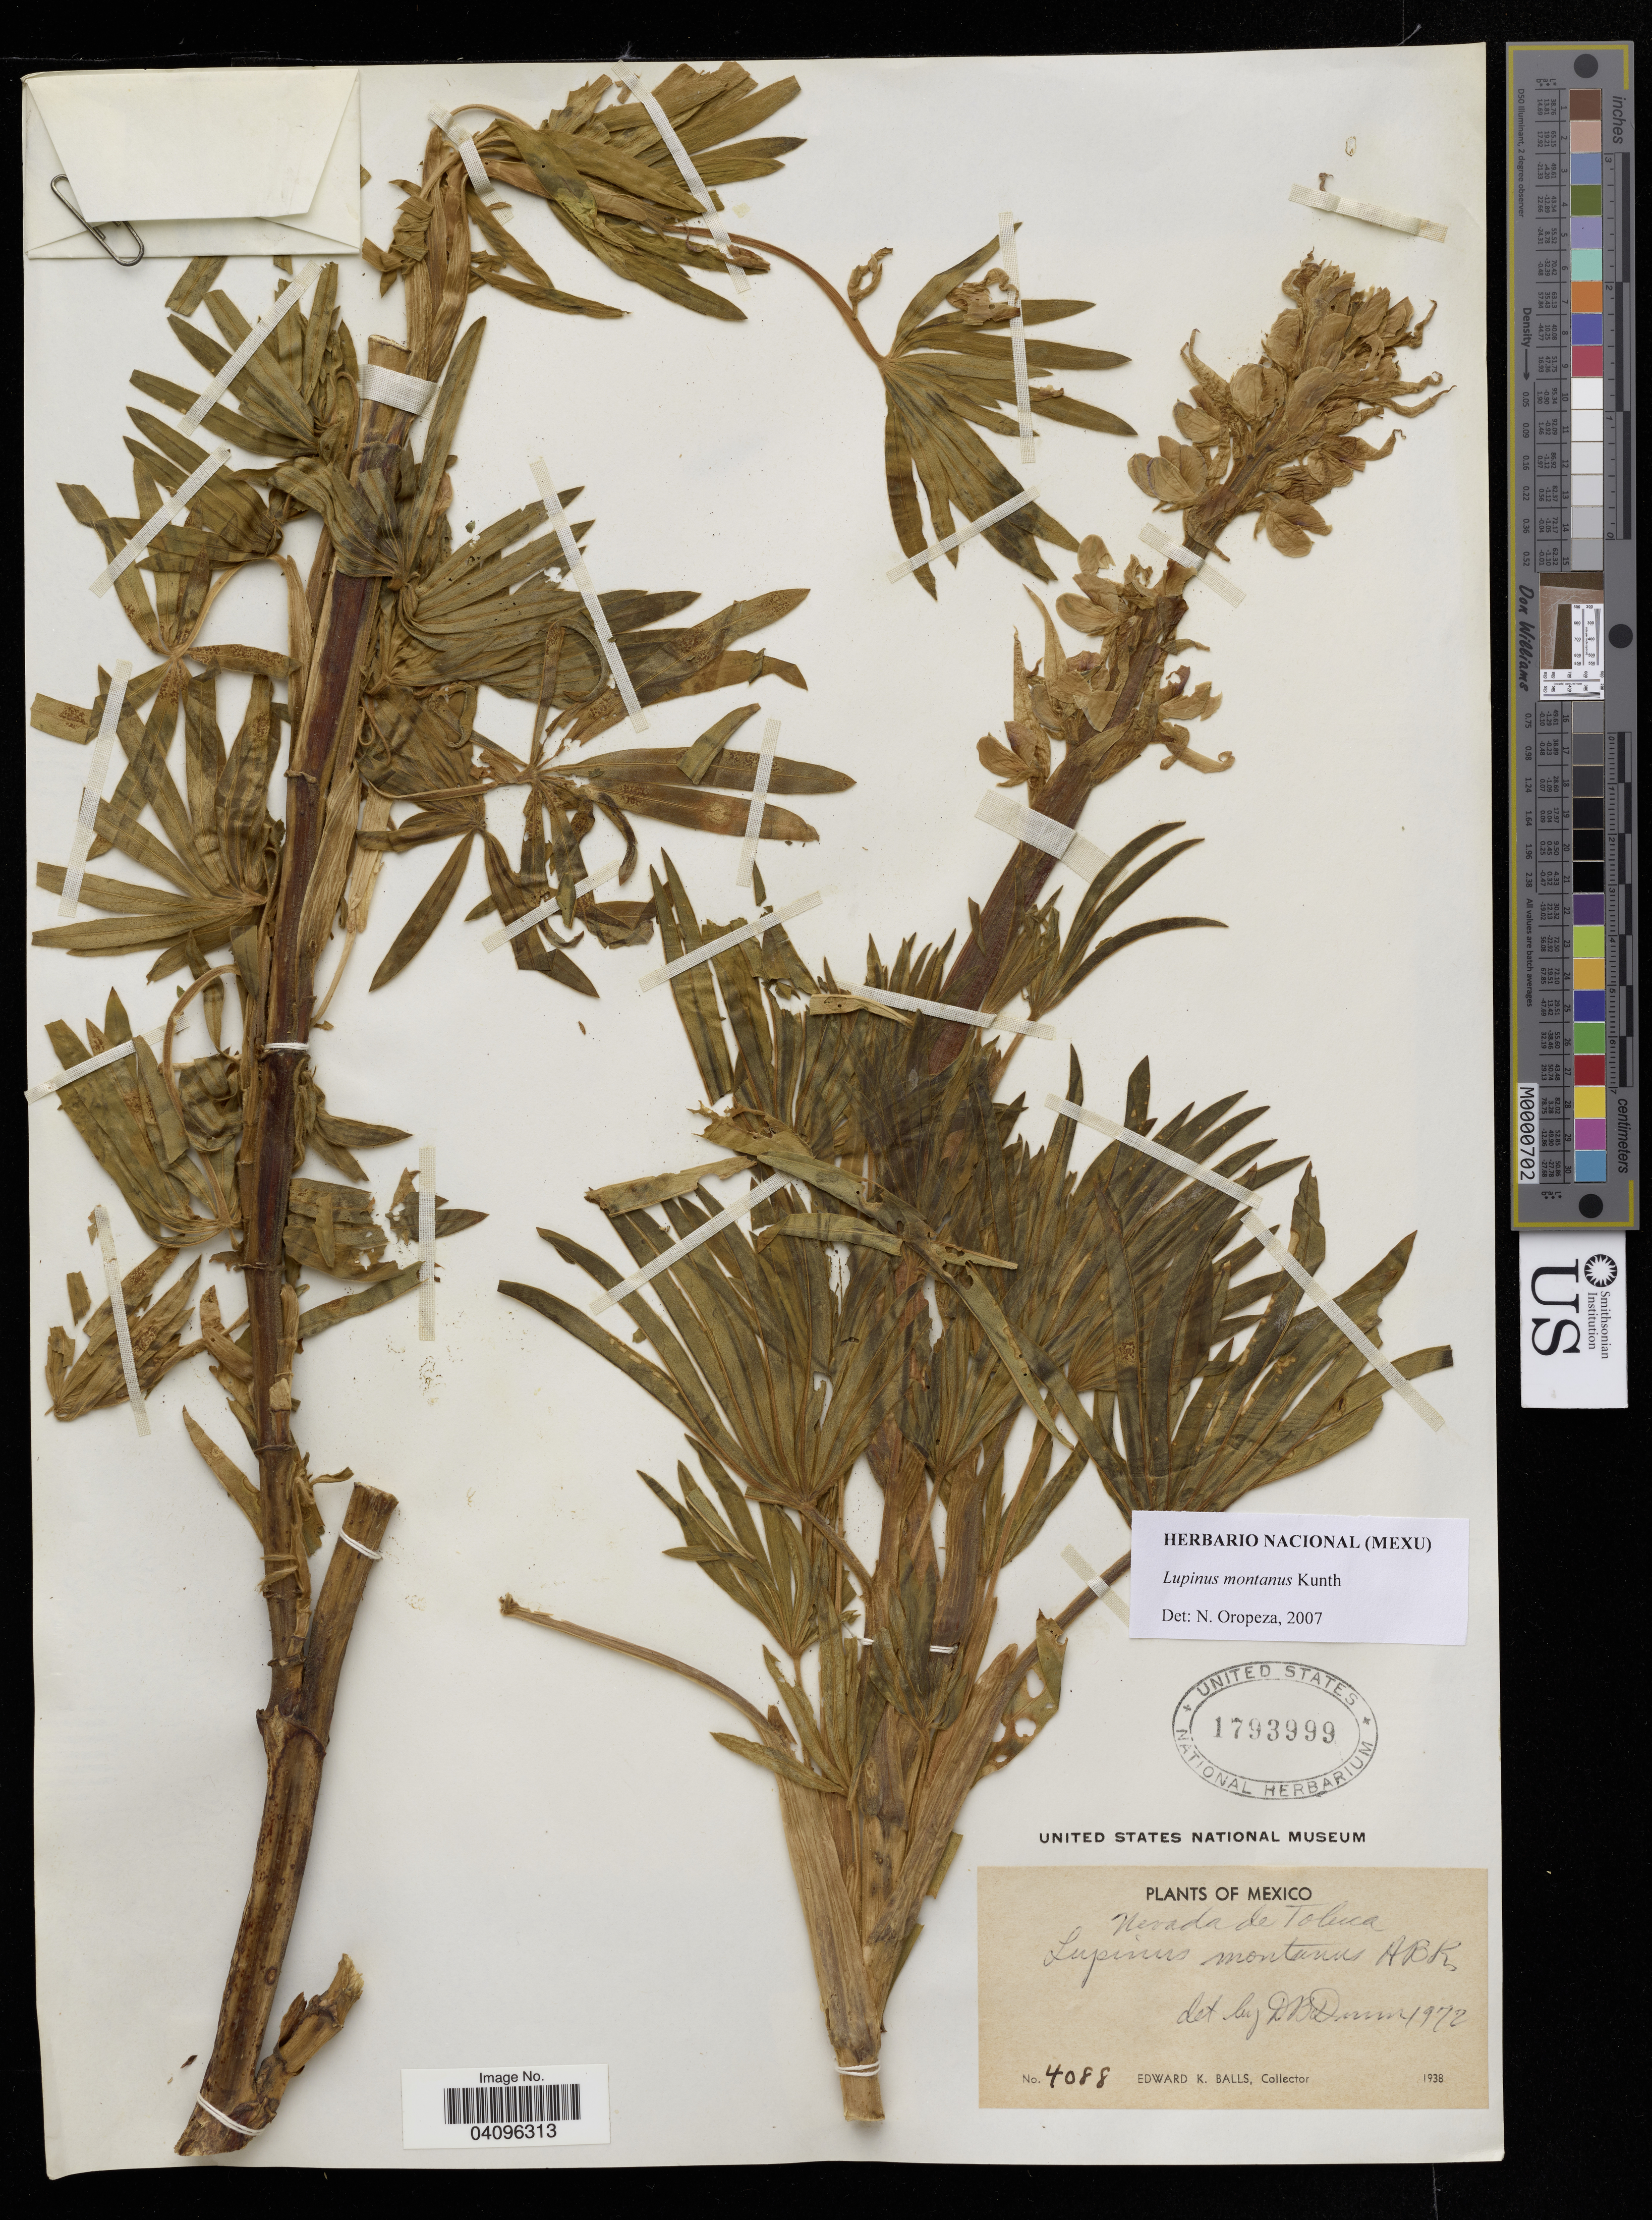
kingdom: Plantae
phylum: Tracheophyta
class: Magnoliopsida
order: Fabales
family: Fabaceae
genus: Lupinus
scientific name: Lupinus montanus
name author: Kunth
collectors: E. K. Balls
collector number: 4088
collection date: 1938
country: Mexico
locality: Nevada de Toluca.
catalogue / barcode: US 1793999